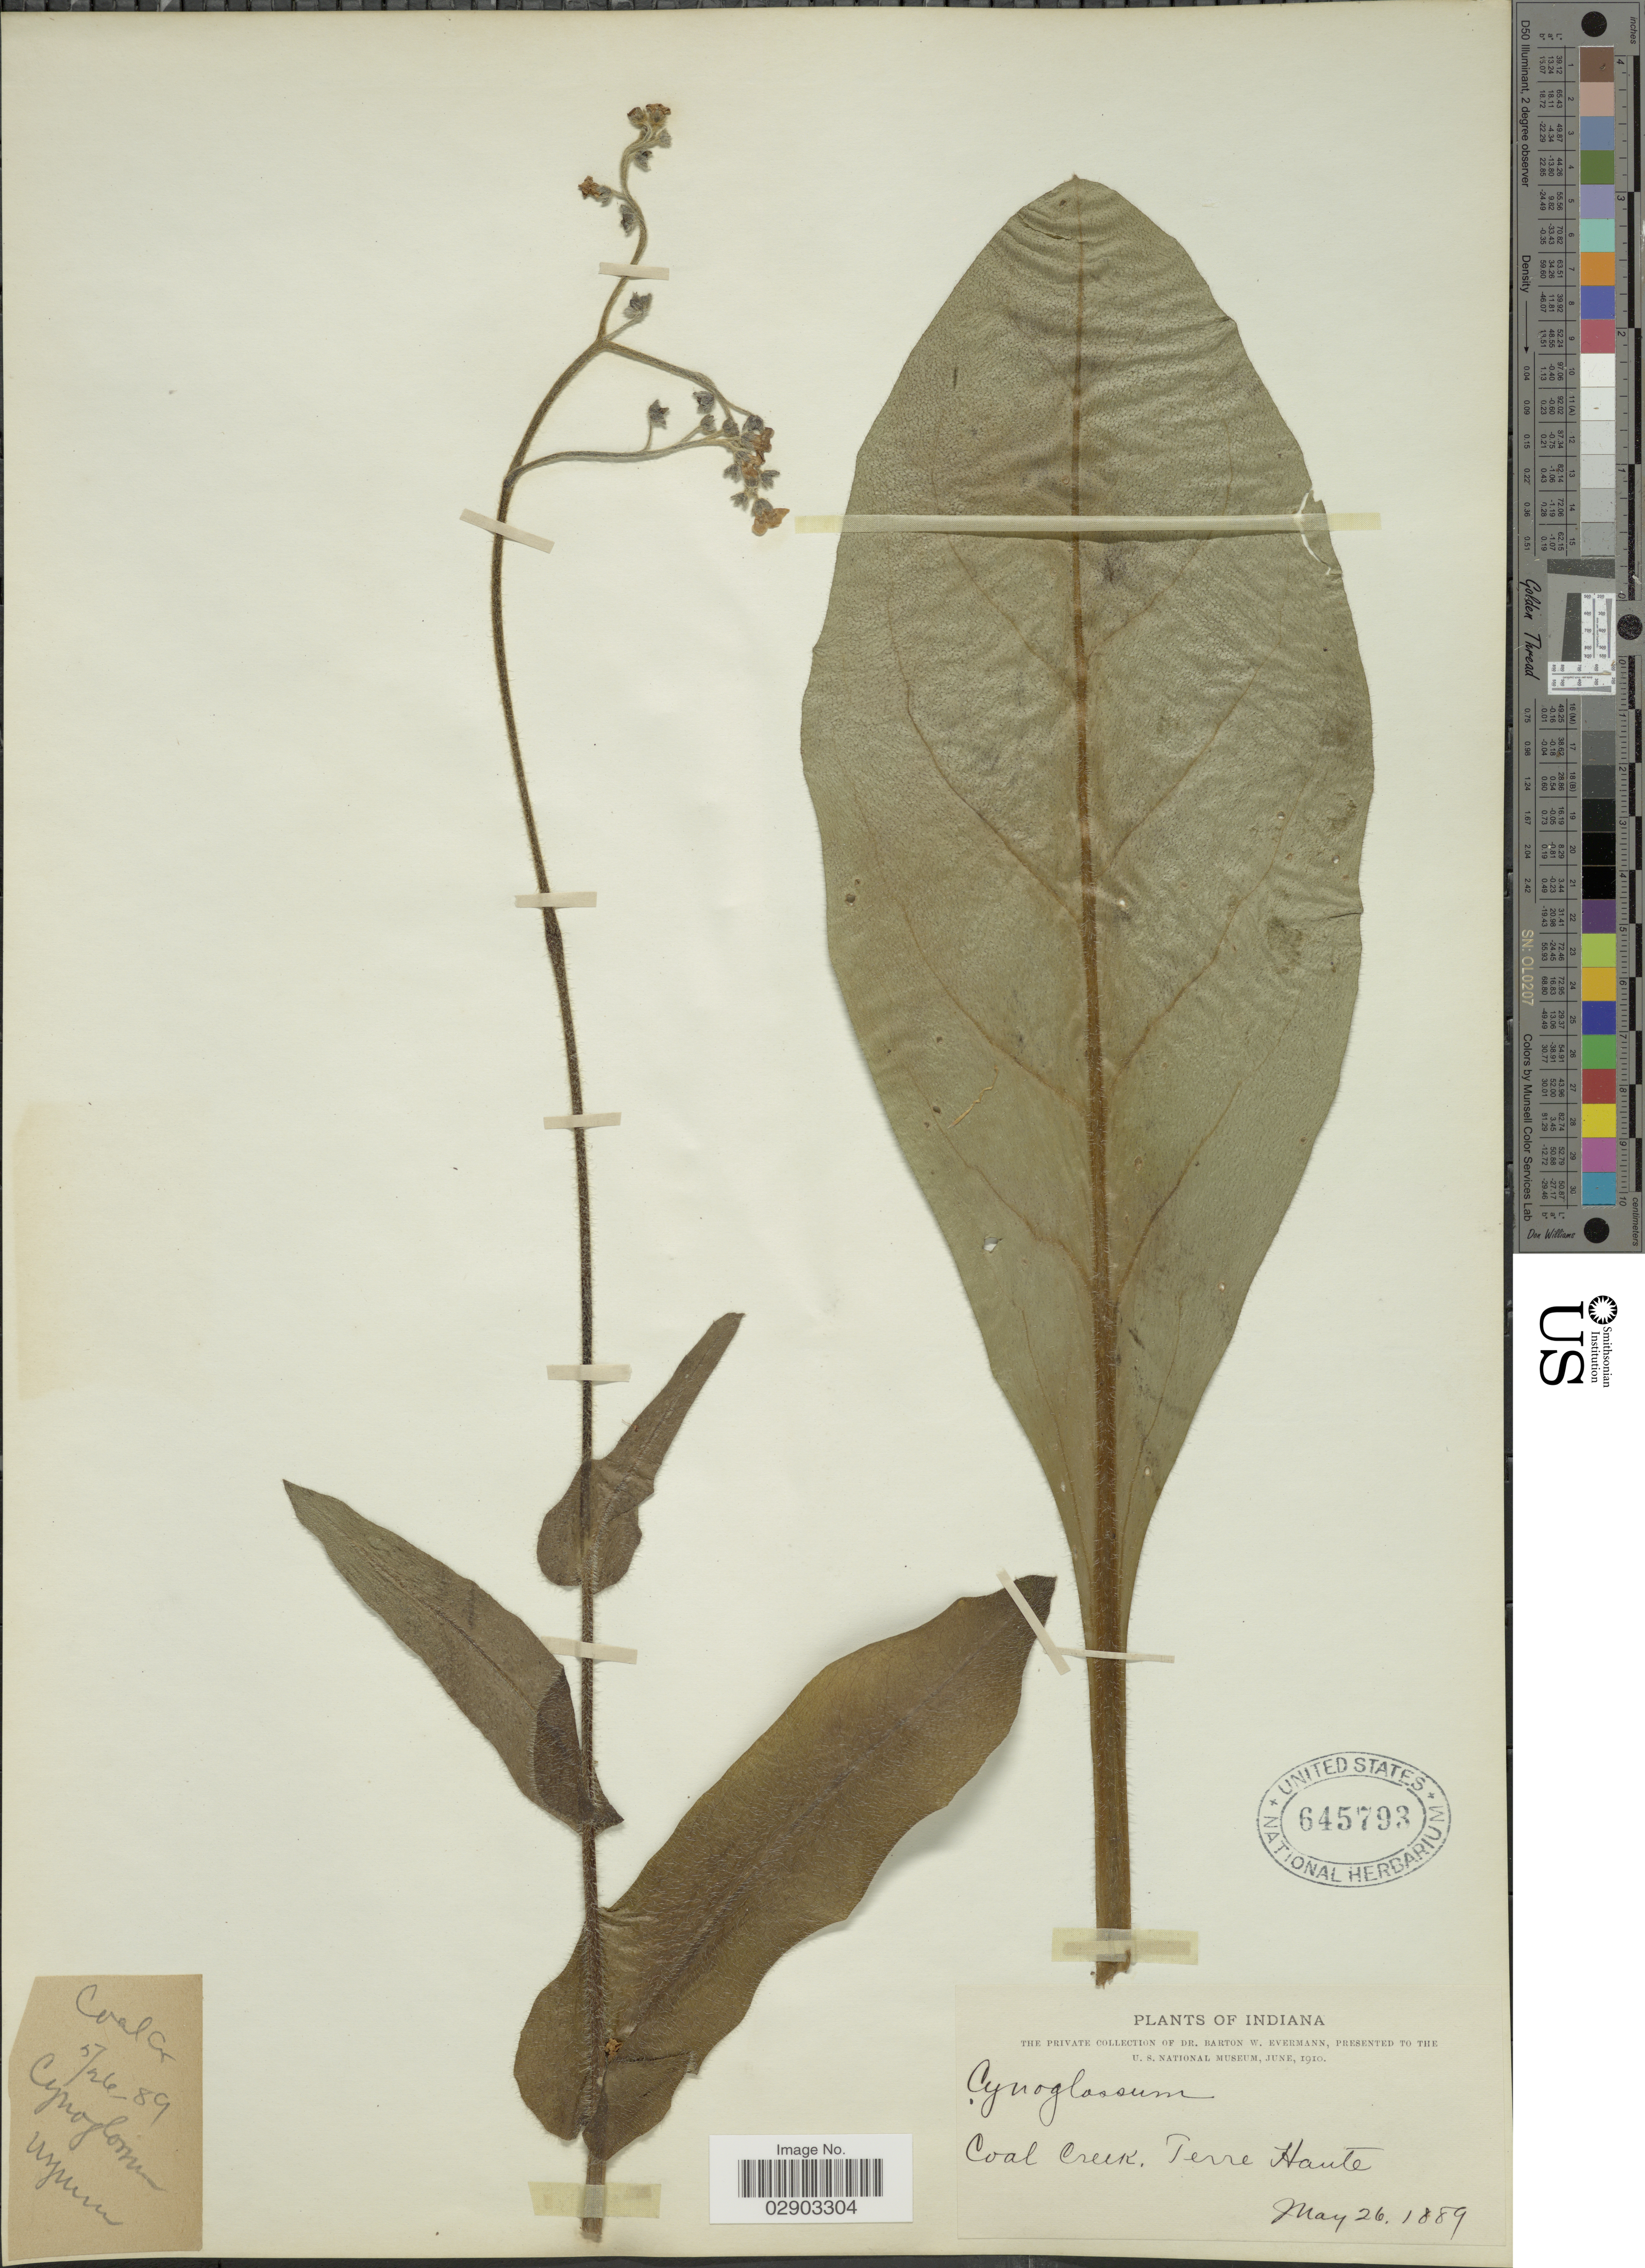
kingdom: Plantae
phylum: Tracheophyta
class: Magnoliopsida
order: Boraginales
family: Boraginaceae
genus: Cynoglossum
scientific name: Cynoglossum virginianum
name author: L.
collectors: B. W. Evermann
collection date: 1889-05-26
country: United States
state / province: Indiana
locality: Coal Creek, Terre Haute.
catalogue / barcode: US 645793